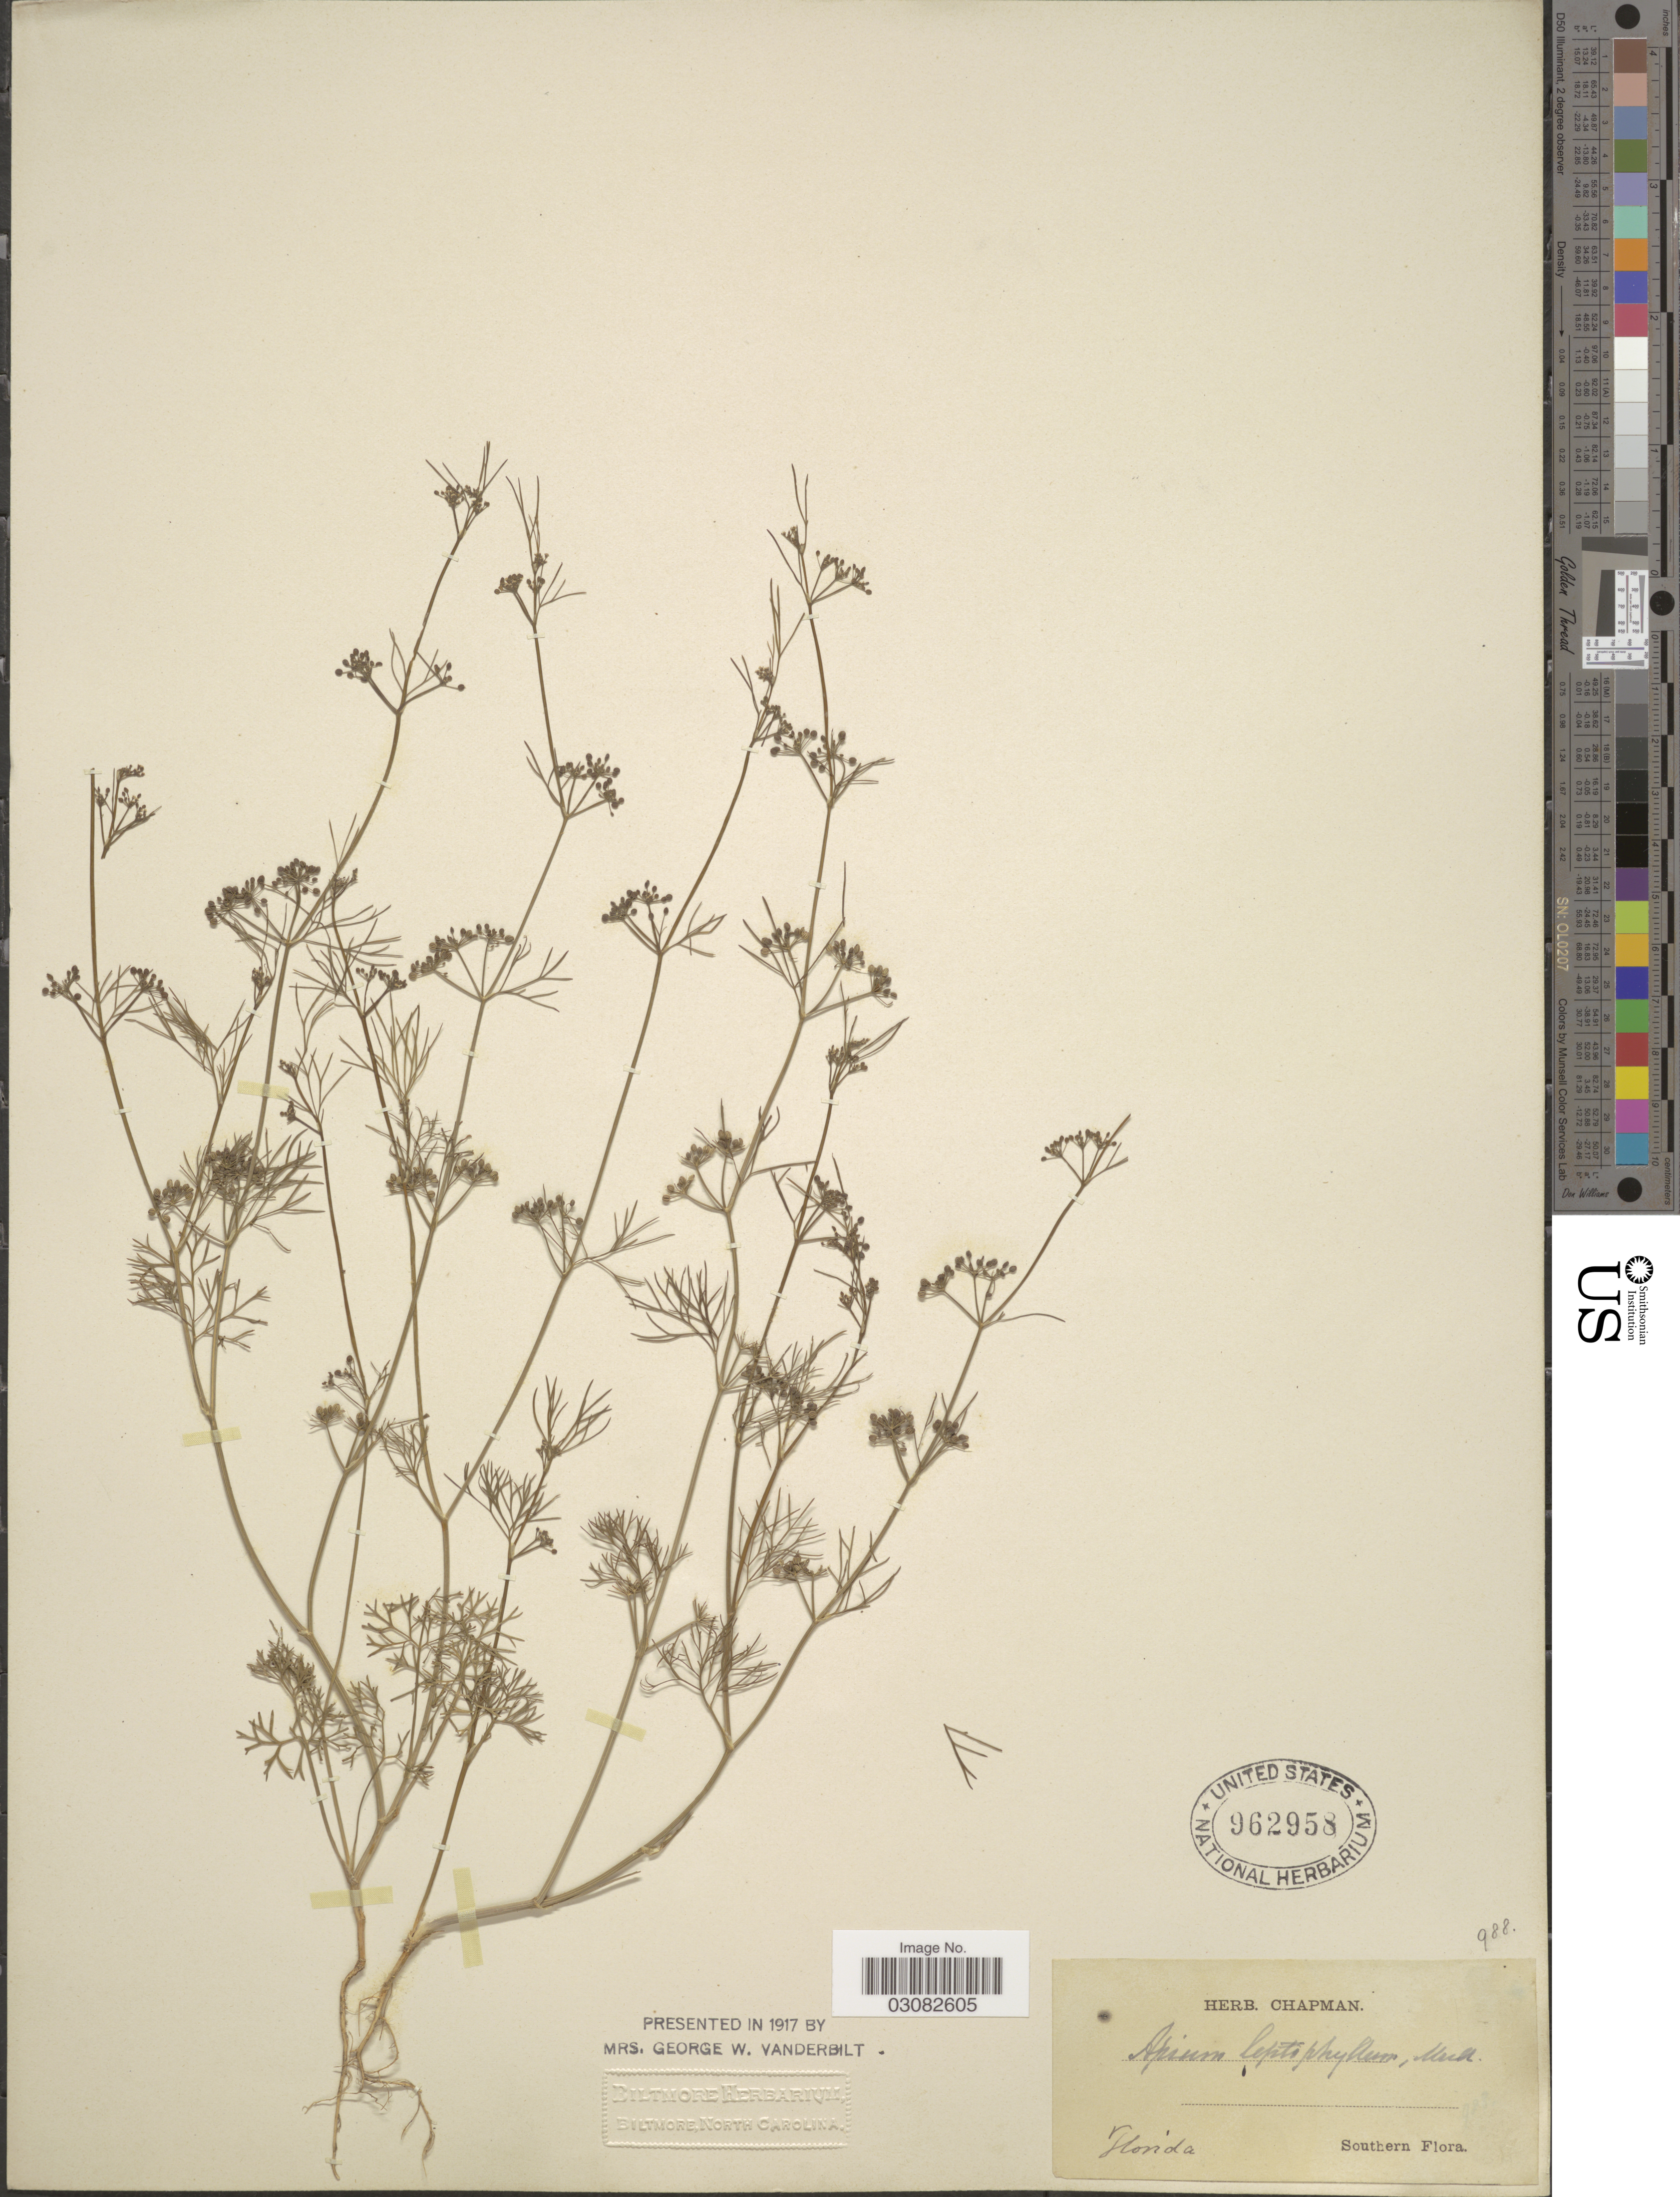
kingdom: Plantae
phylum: Tracheophyta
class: Magnoliopsida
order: Apiales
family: Apiaceae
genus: Apium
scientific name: Apium ammi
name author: (Jacq.) Urb.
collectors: ex herb. Chapman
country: United States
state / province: Florida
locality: Southern.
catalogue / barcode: US 962958